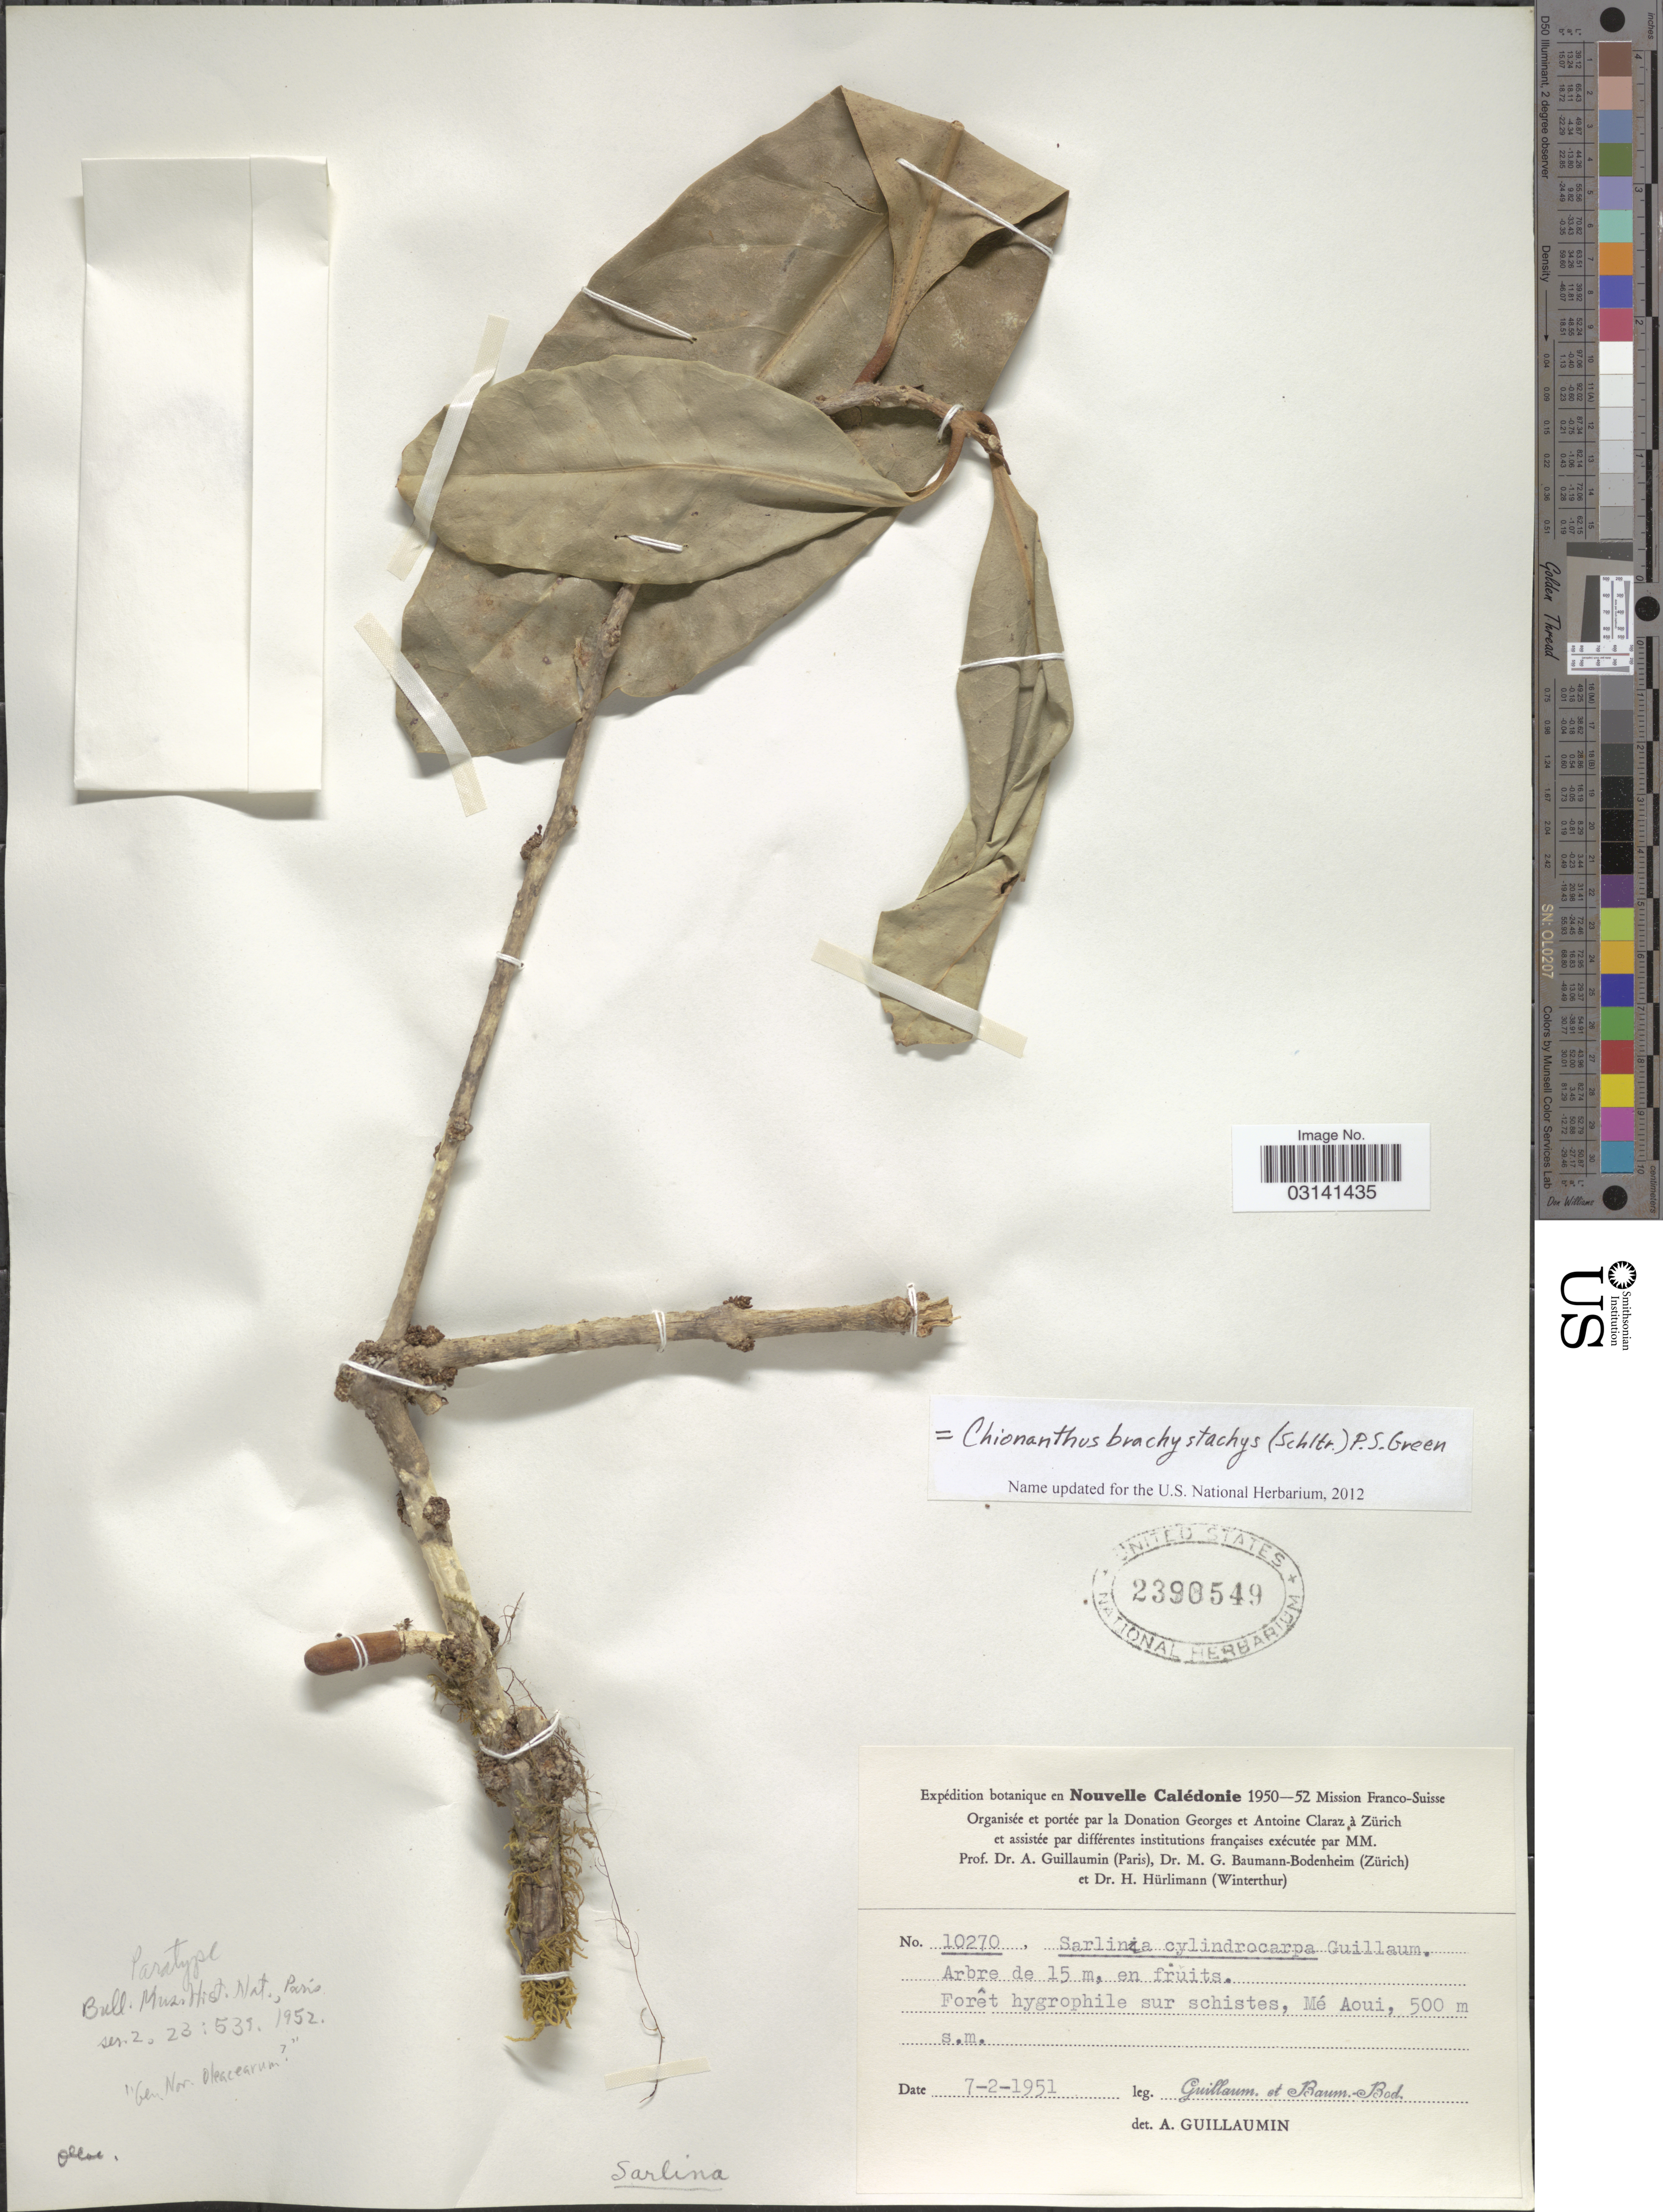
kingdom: Plantae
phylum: Tracheophyta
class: Magnoliopsida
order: Lamiales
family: Oleaceae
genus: Chionanthus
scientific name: Chionanthus brachystachys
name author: (Schltr.) P.S. Green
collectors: A. Guillaumin & M. G. Baumann-Bodenheim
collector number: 10270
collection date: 1951-02-07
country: New Caledonia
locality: Nouvelle Calédonie. Mé Aoui.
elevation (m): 500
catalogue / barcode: US 2390549